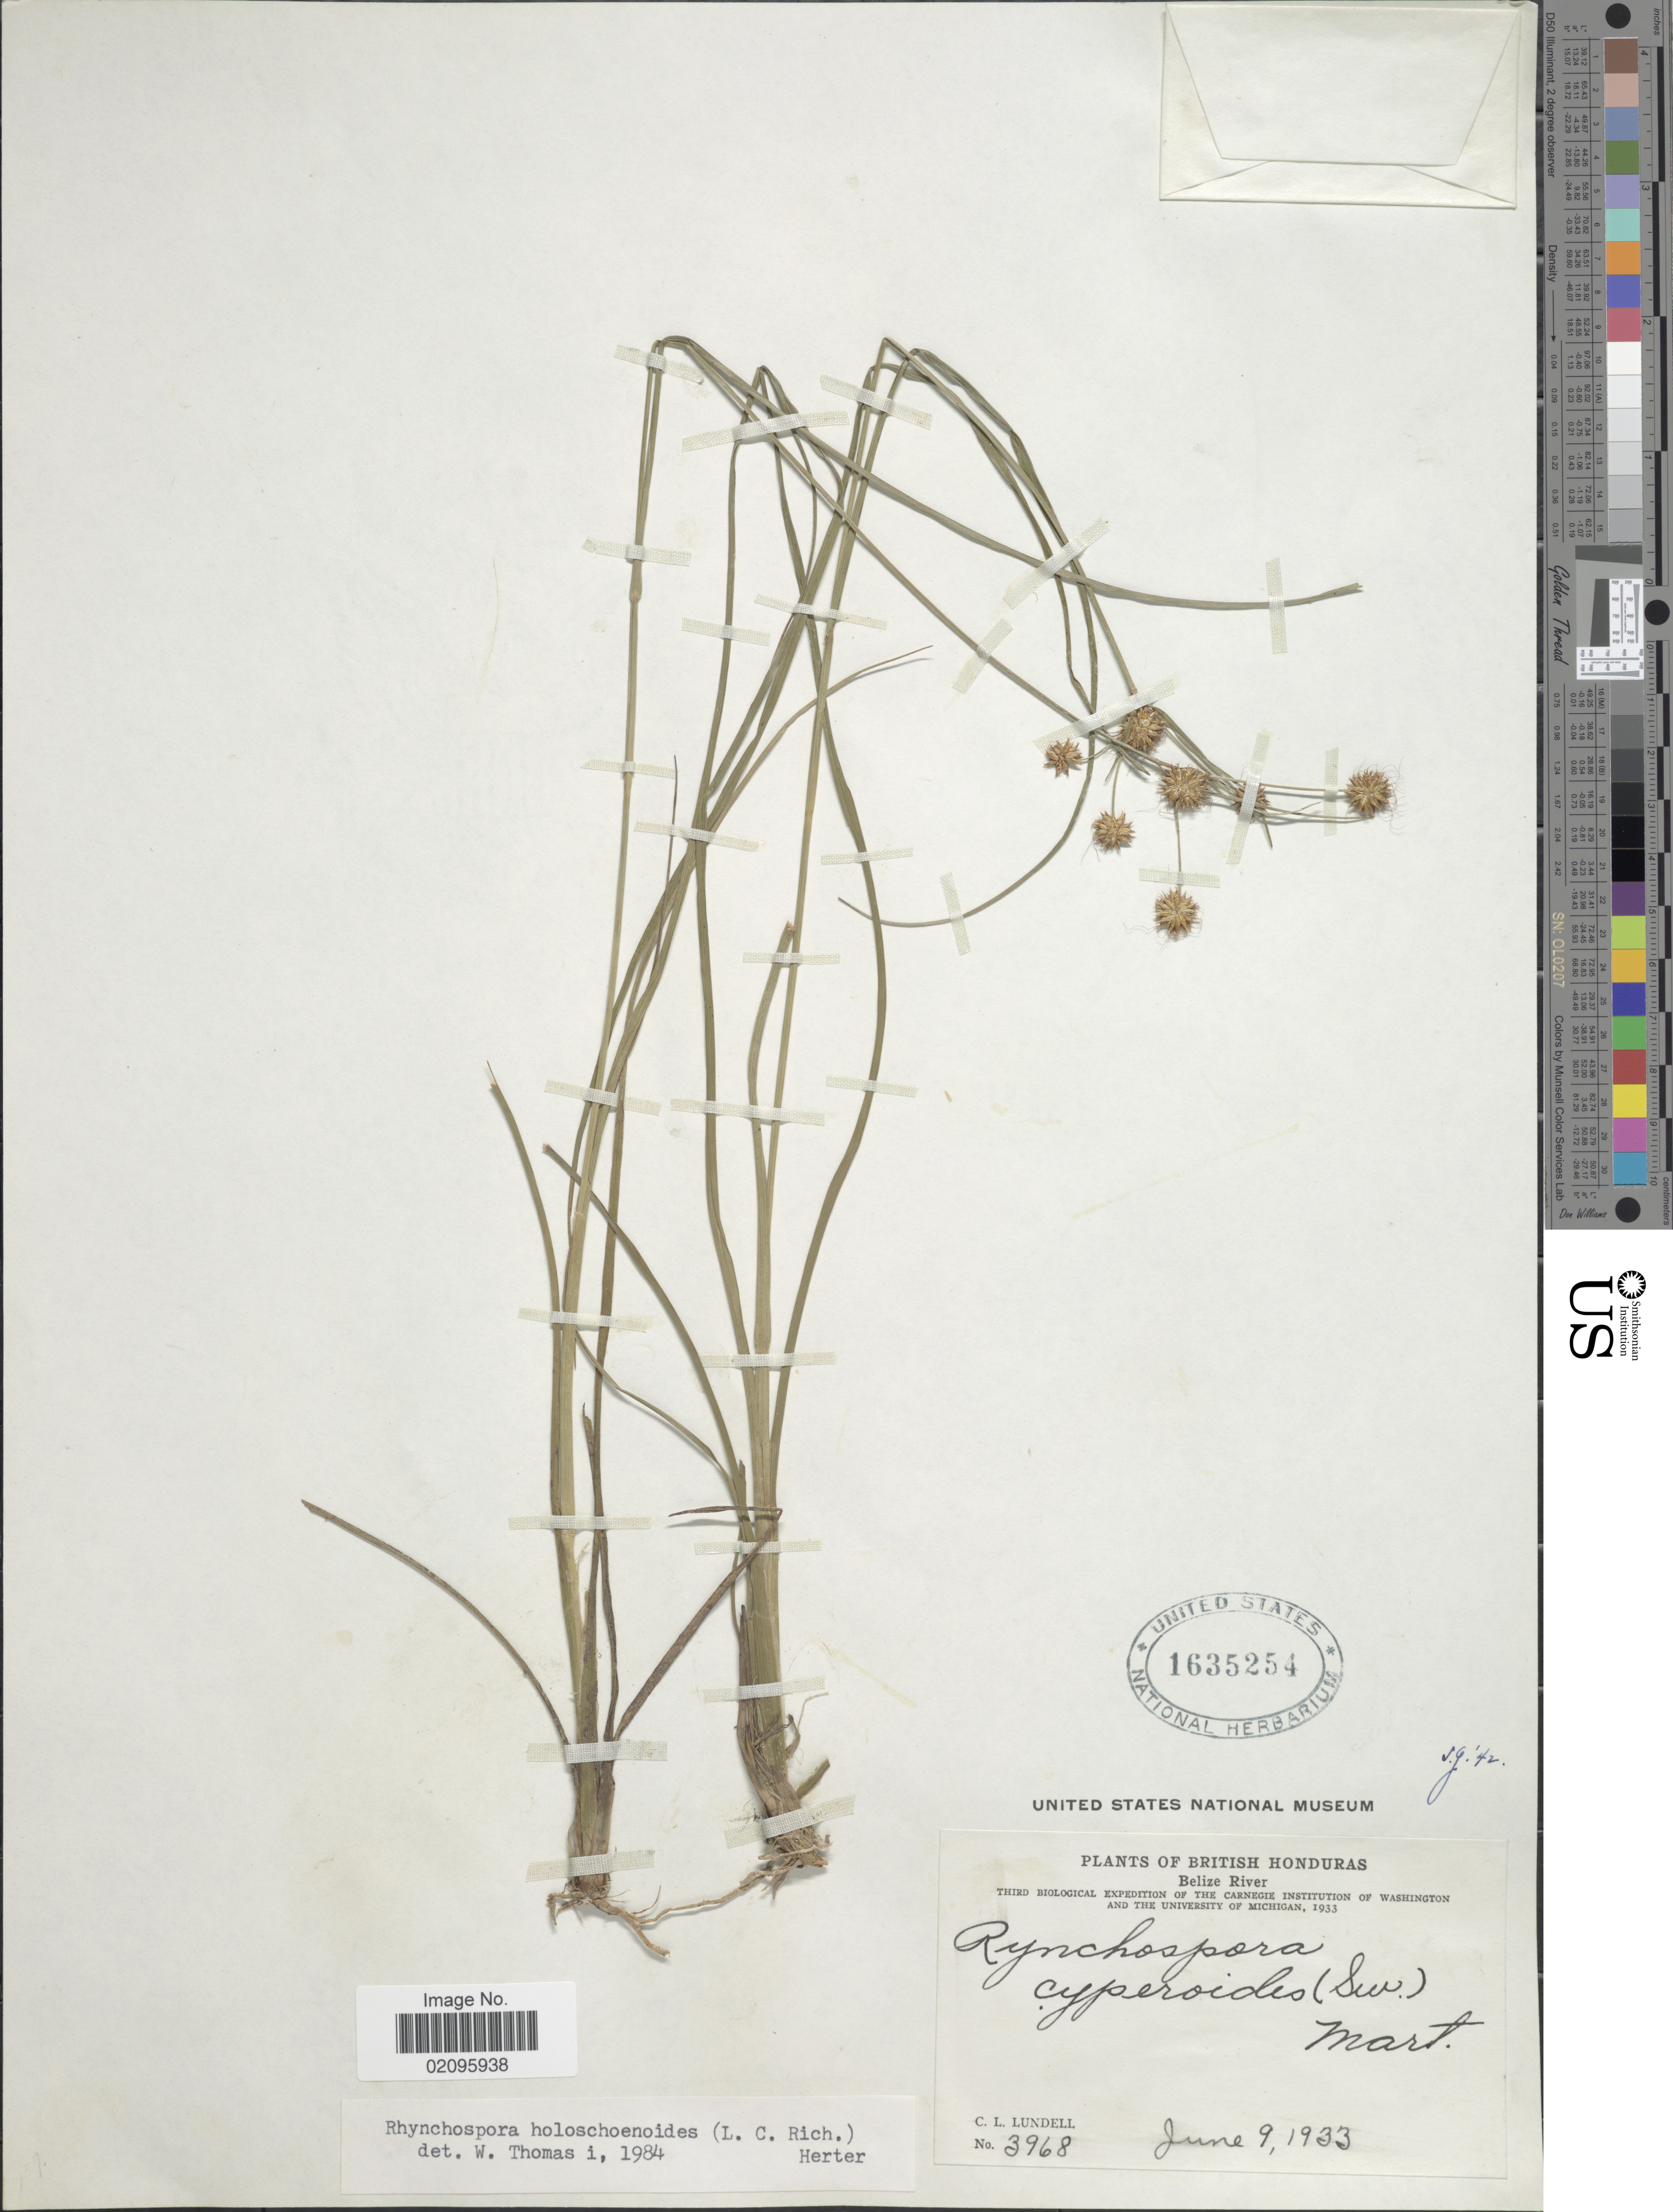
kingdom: Plantae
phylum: Tracheophyta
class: Liliopsida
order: Poales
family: Cyperaceae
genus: Rhynchospora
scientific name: Rhynchospora holoschoenoides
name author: (Rich.) Herter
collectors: C. L. Lundell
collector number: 3968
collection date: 1933-06-09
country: Belize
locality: British Honduras, Belize River.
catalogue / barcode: US 1635254